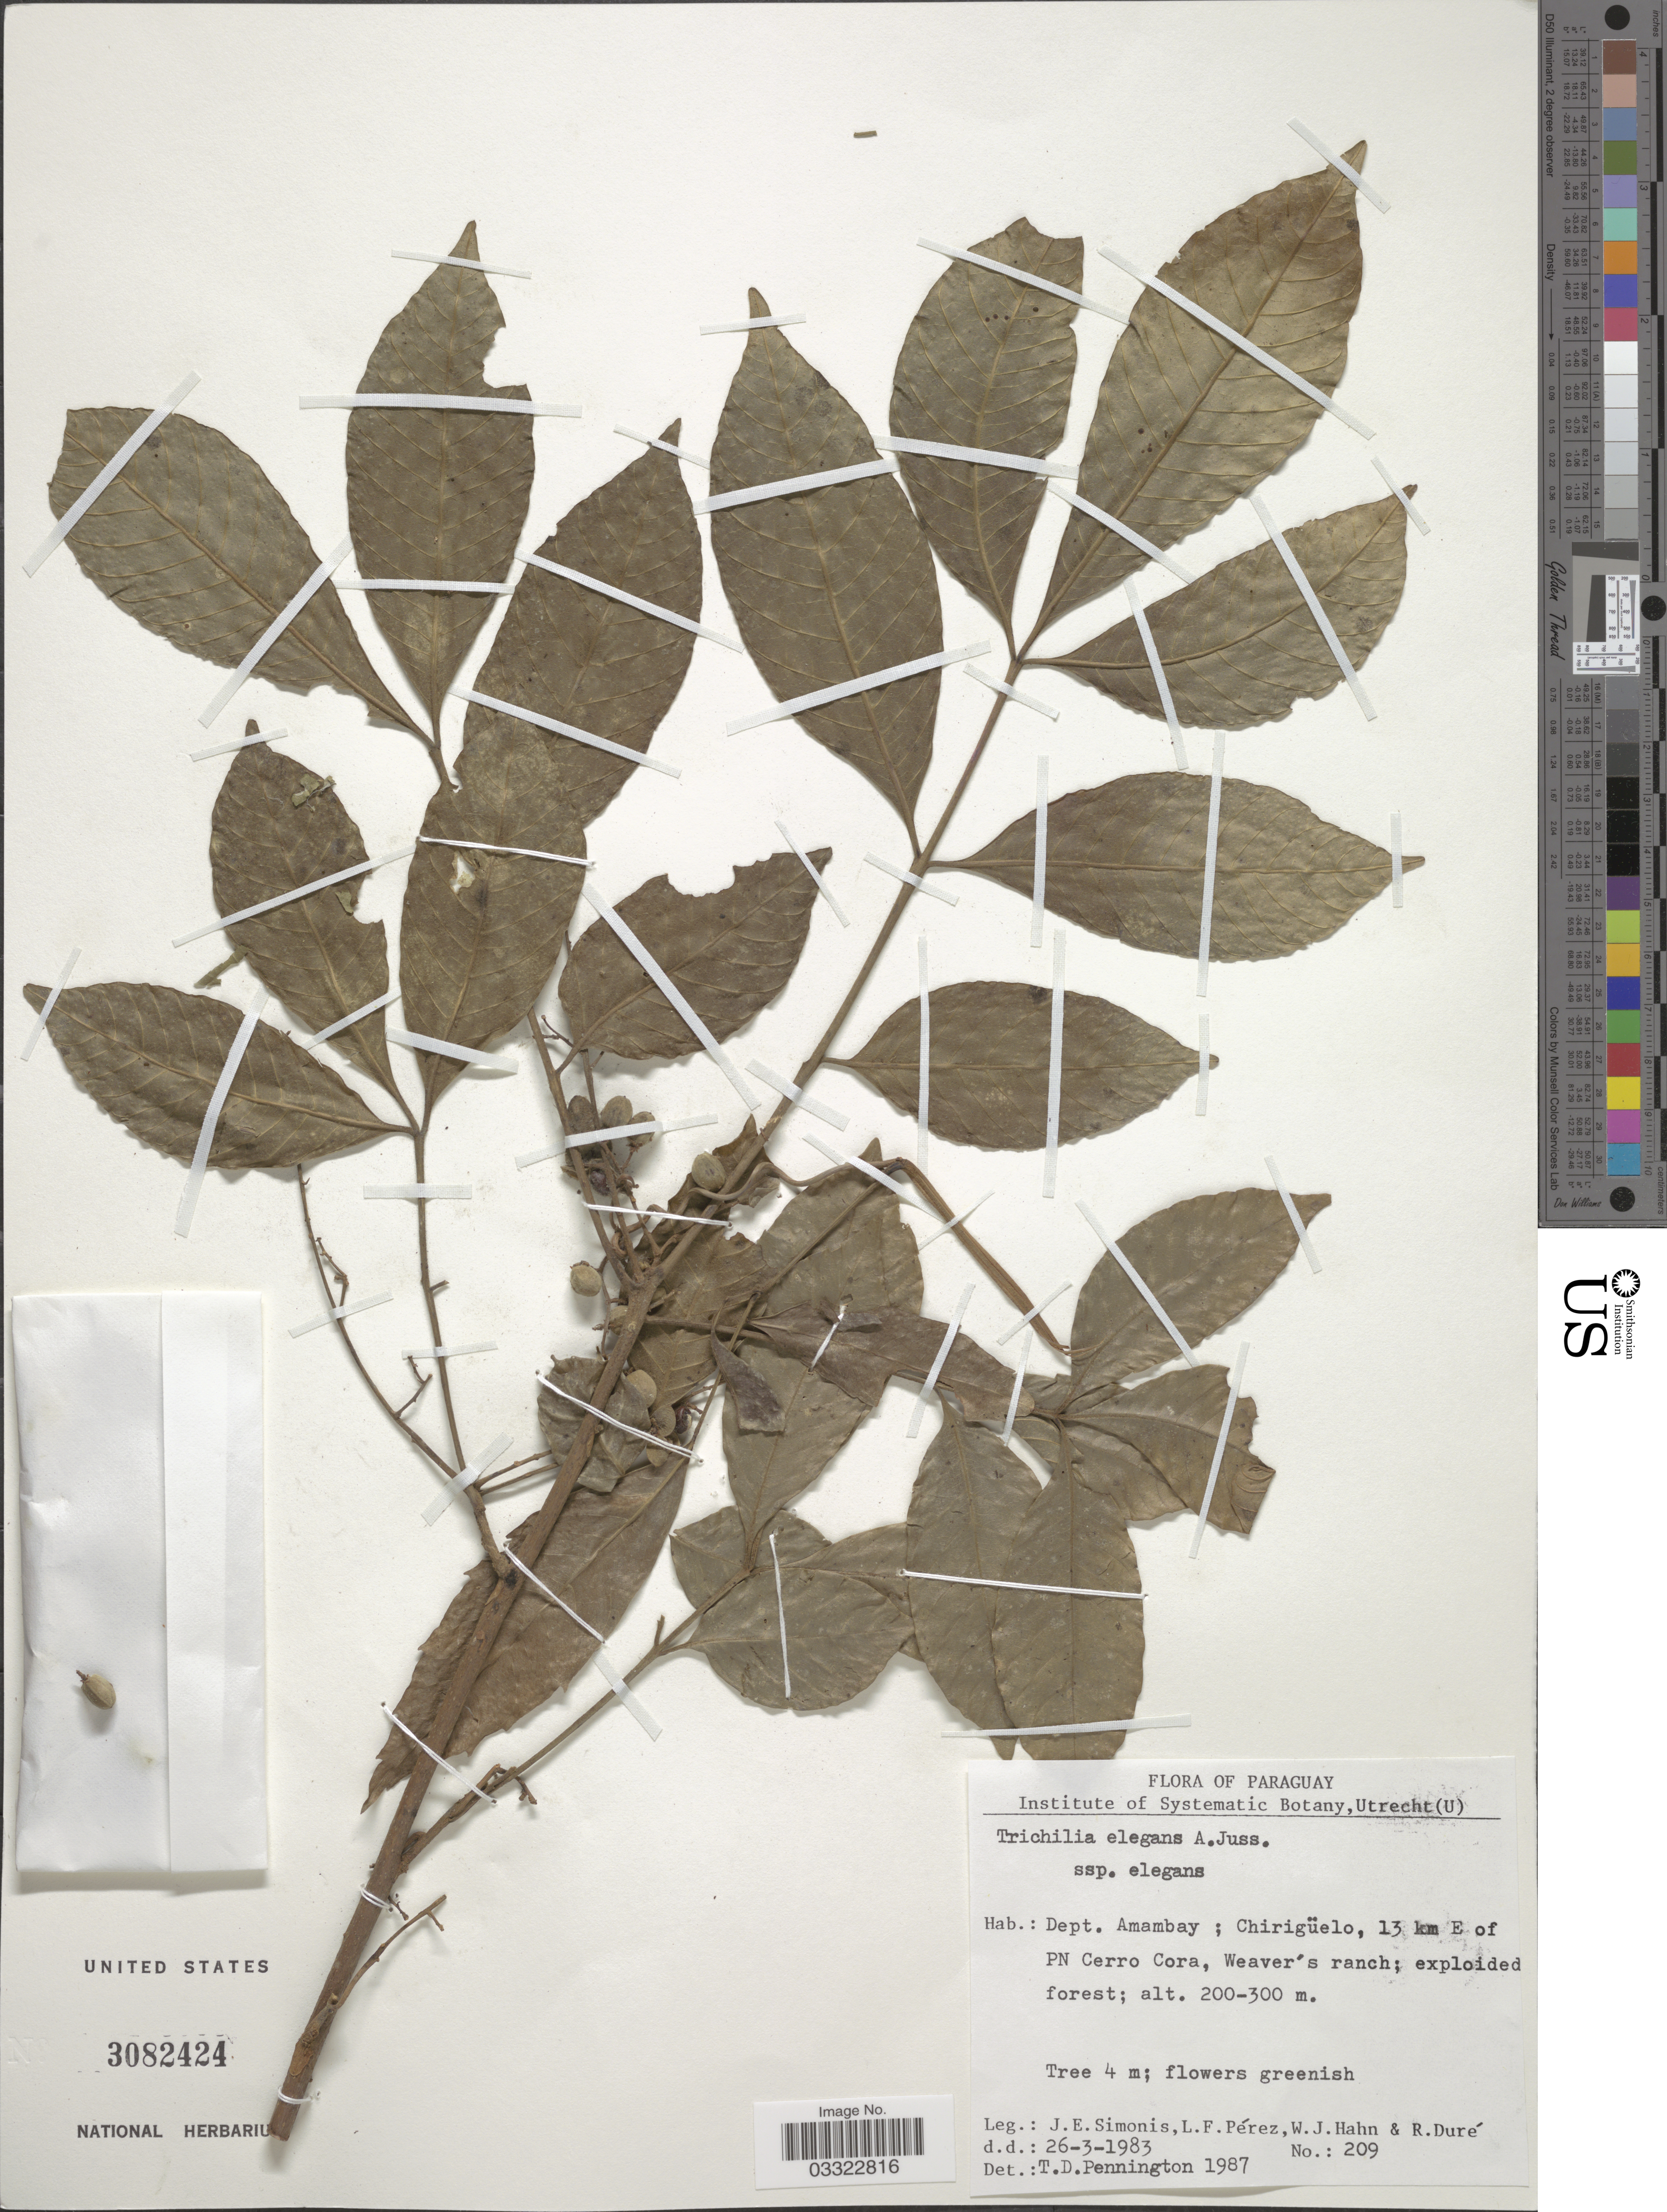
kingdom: Plantae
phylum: Tracheophyta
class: Magnoliopsida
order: Sapindales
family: Meliaceae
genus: Trichilia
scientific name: Trichilia elegans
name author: A. Juss.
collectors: J. E. Simonis, L. Perez, W. J. Hahn & R. Duré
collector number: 209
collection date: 1983-03-26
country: Paraguay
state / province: Amambay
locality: Dept. Amambay; Chirigüelo, 13 km E of PN Cerro Cora, Weaver's ranch.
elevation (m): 200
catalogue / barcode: US 3082424